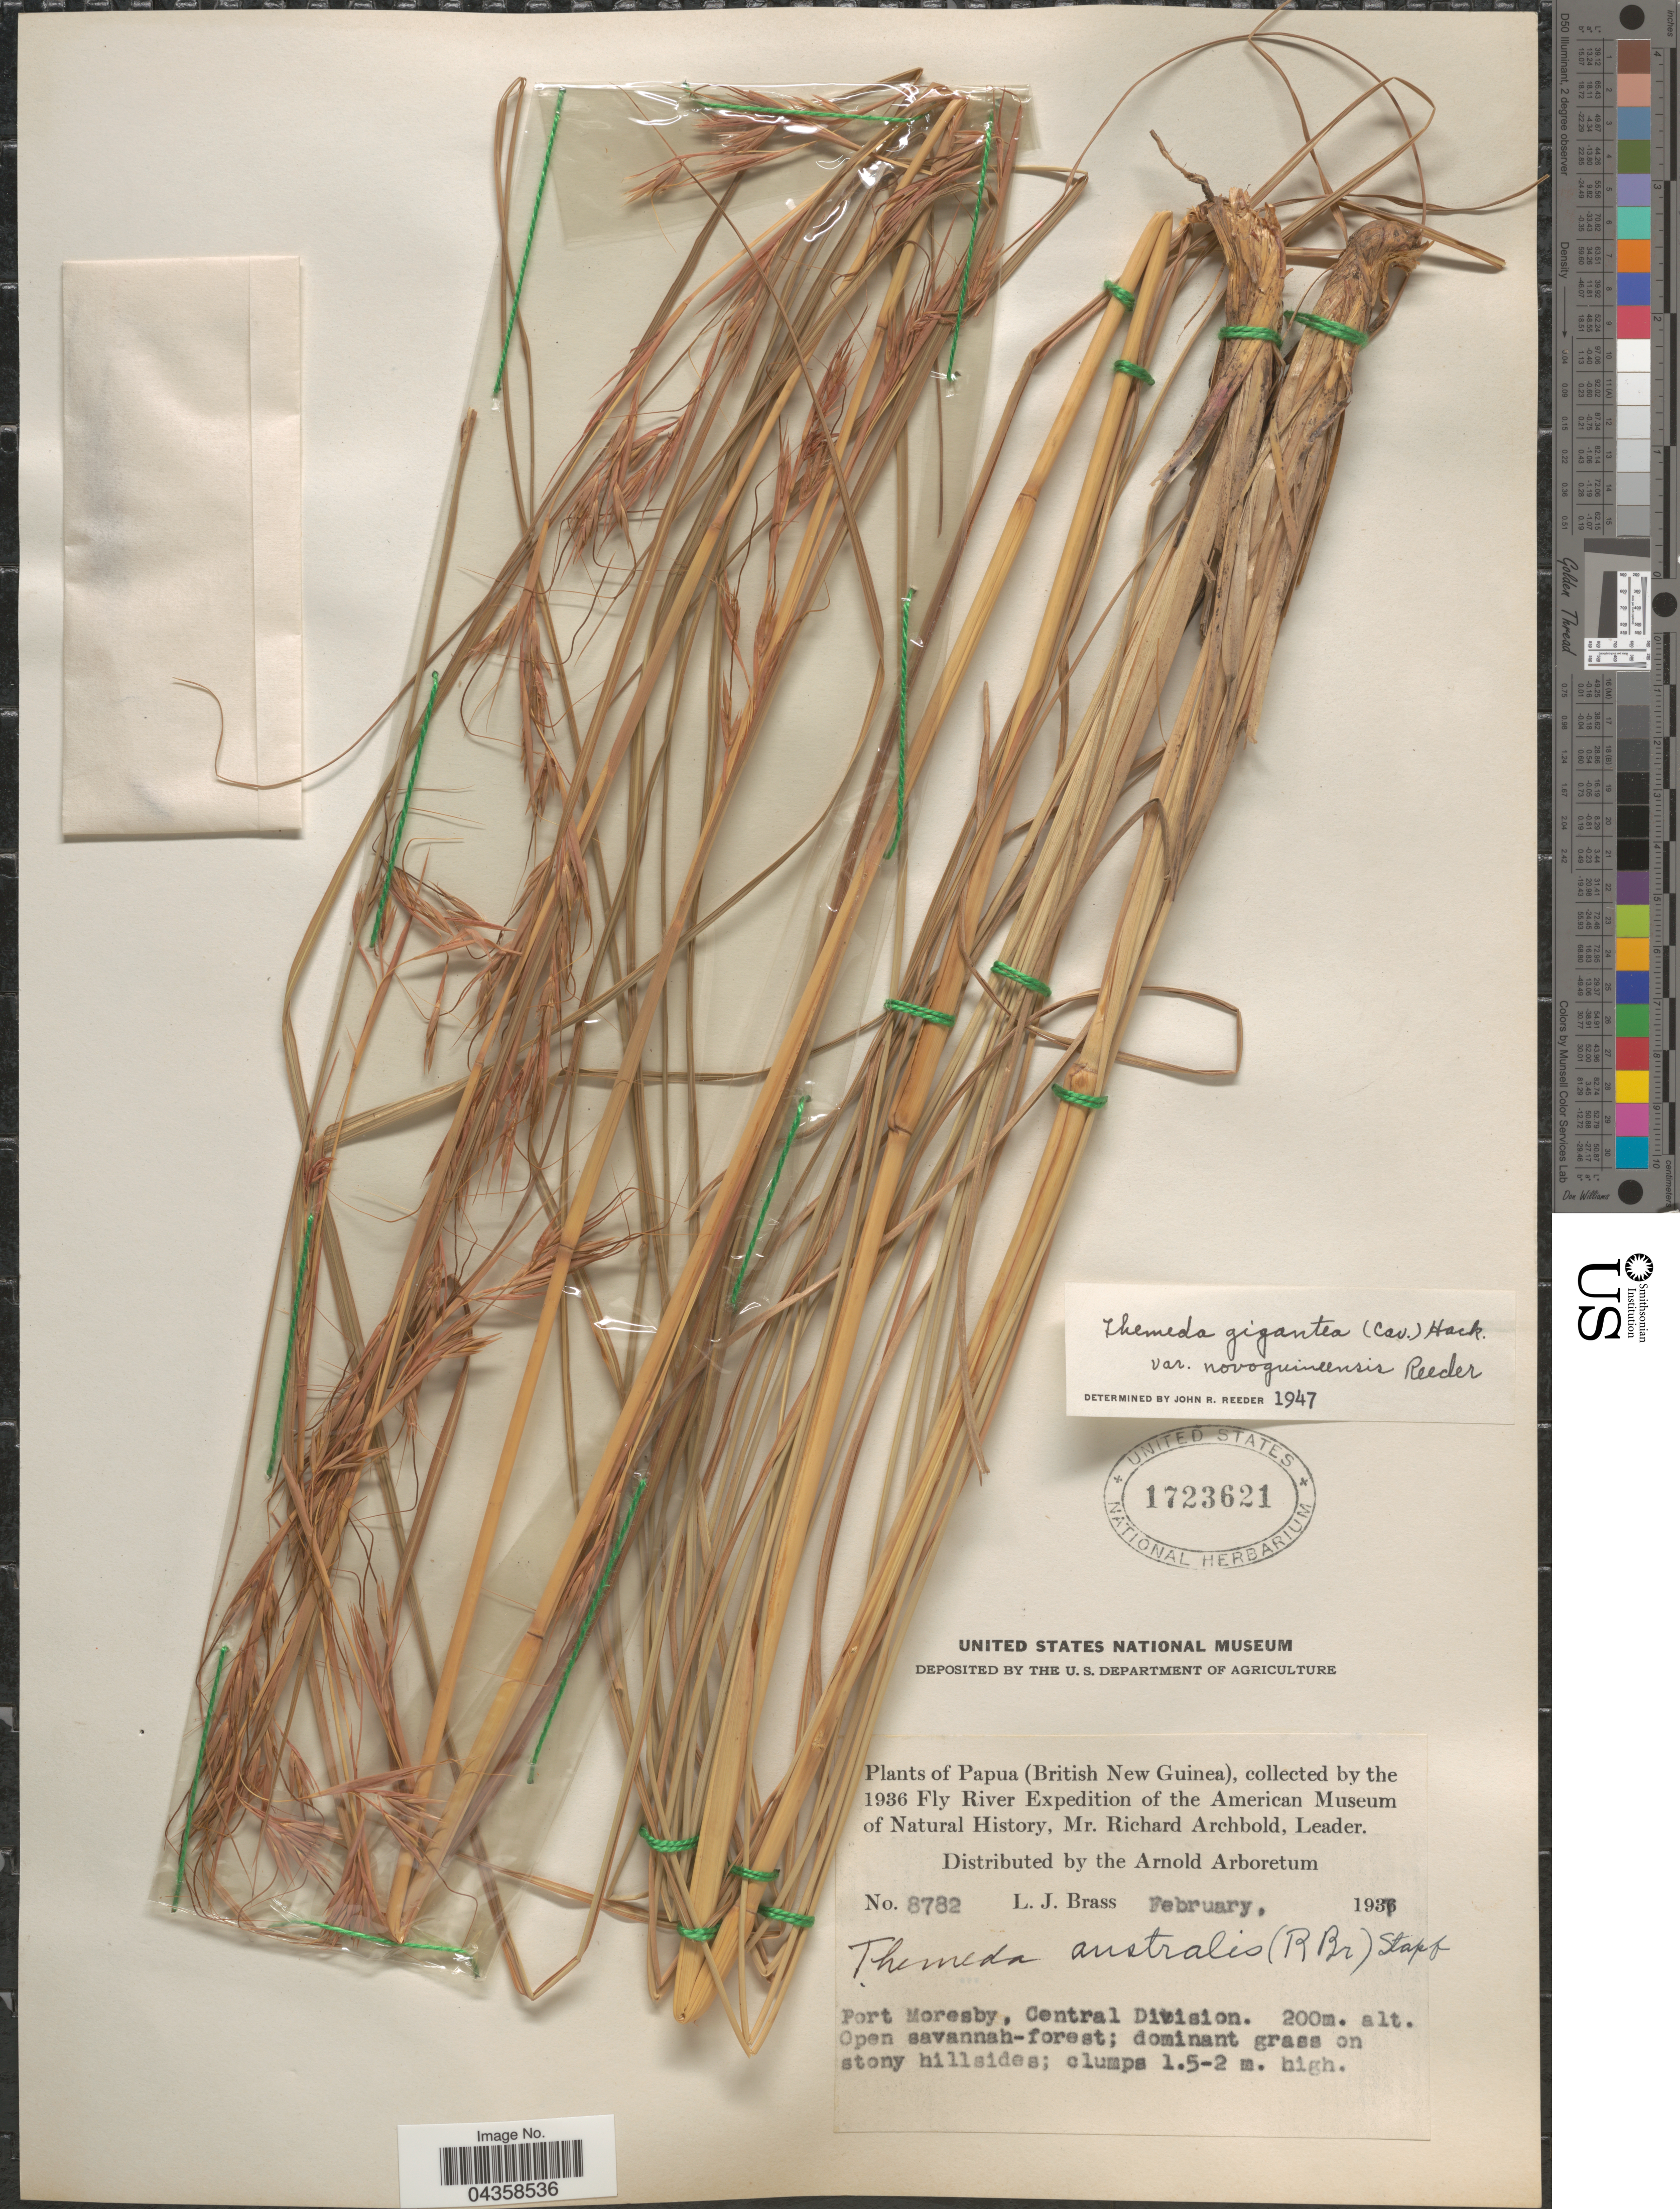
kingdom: Plantae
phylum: Tracheophyta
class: Liliopsida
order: Poales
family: Poaceae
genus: Themeda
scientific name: Themeda gigantea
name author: Hack.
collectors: L. J. Brass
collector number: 8782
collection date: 1937-02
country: Papua New Guinea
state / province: Central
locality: Papua (British New Guinea). 1936 Fly River Expedition of the American Museum of Natural History. Port Moresby, Central Division.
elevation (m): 200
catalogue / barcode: US 1723621